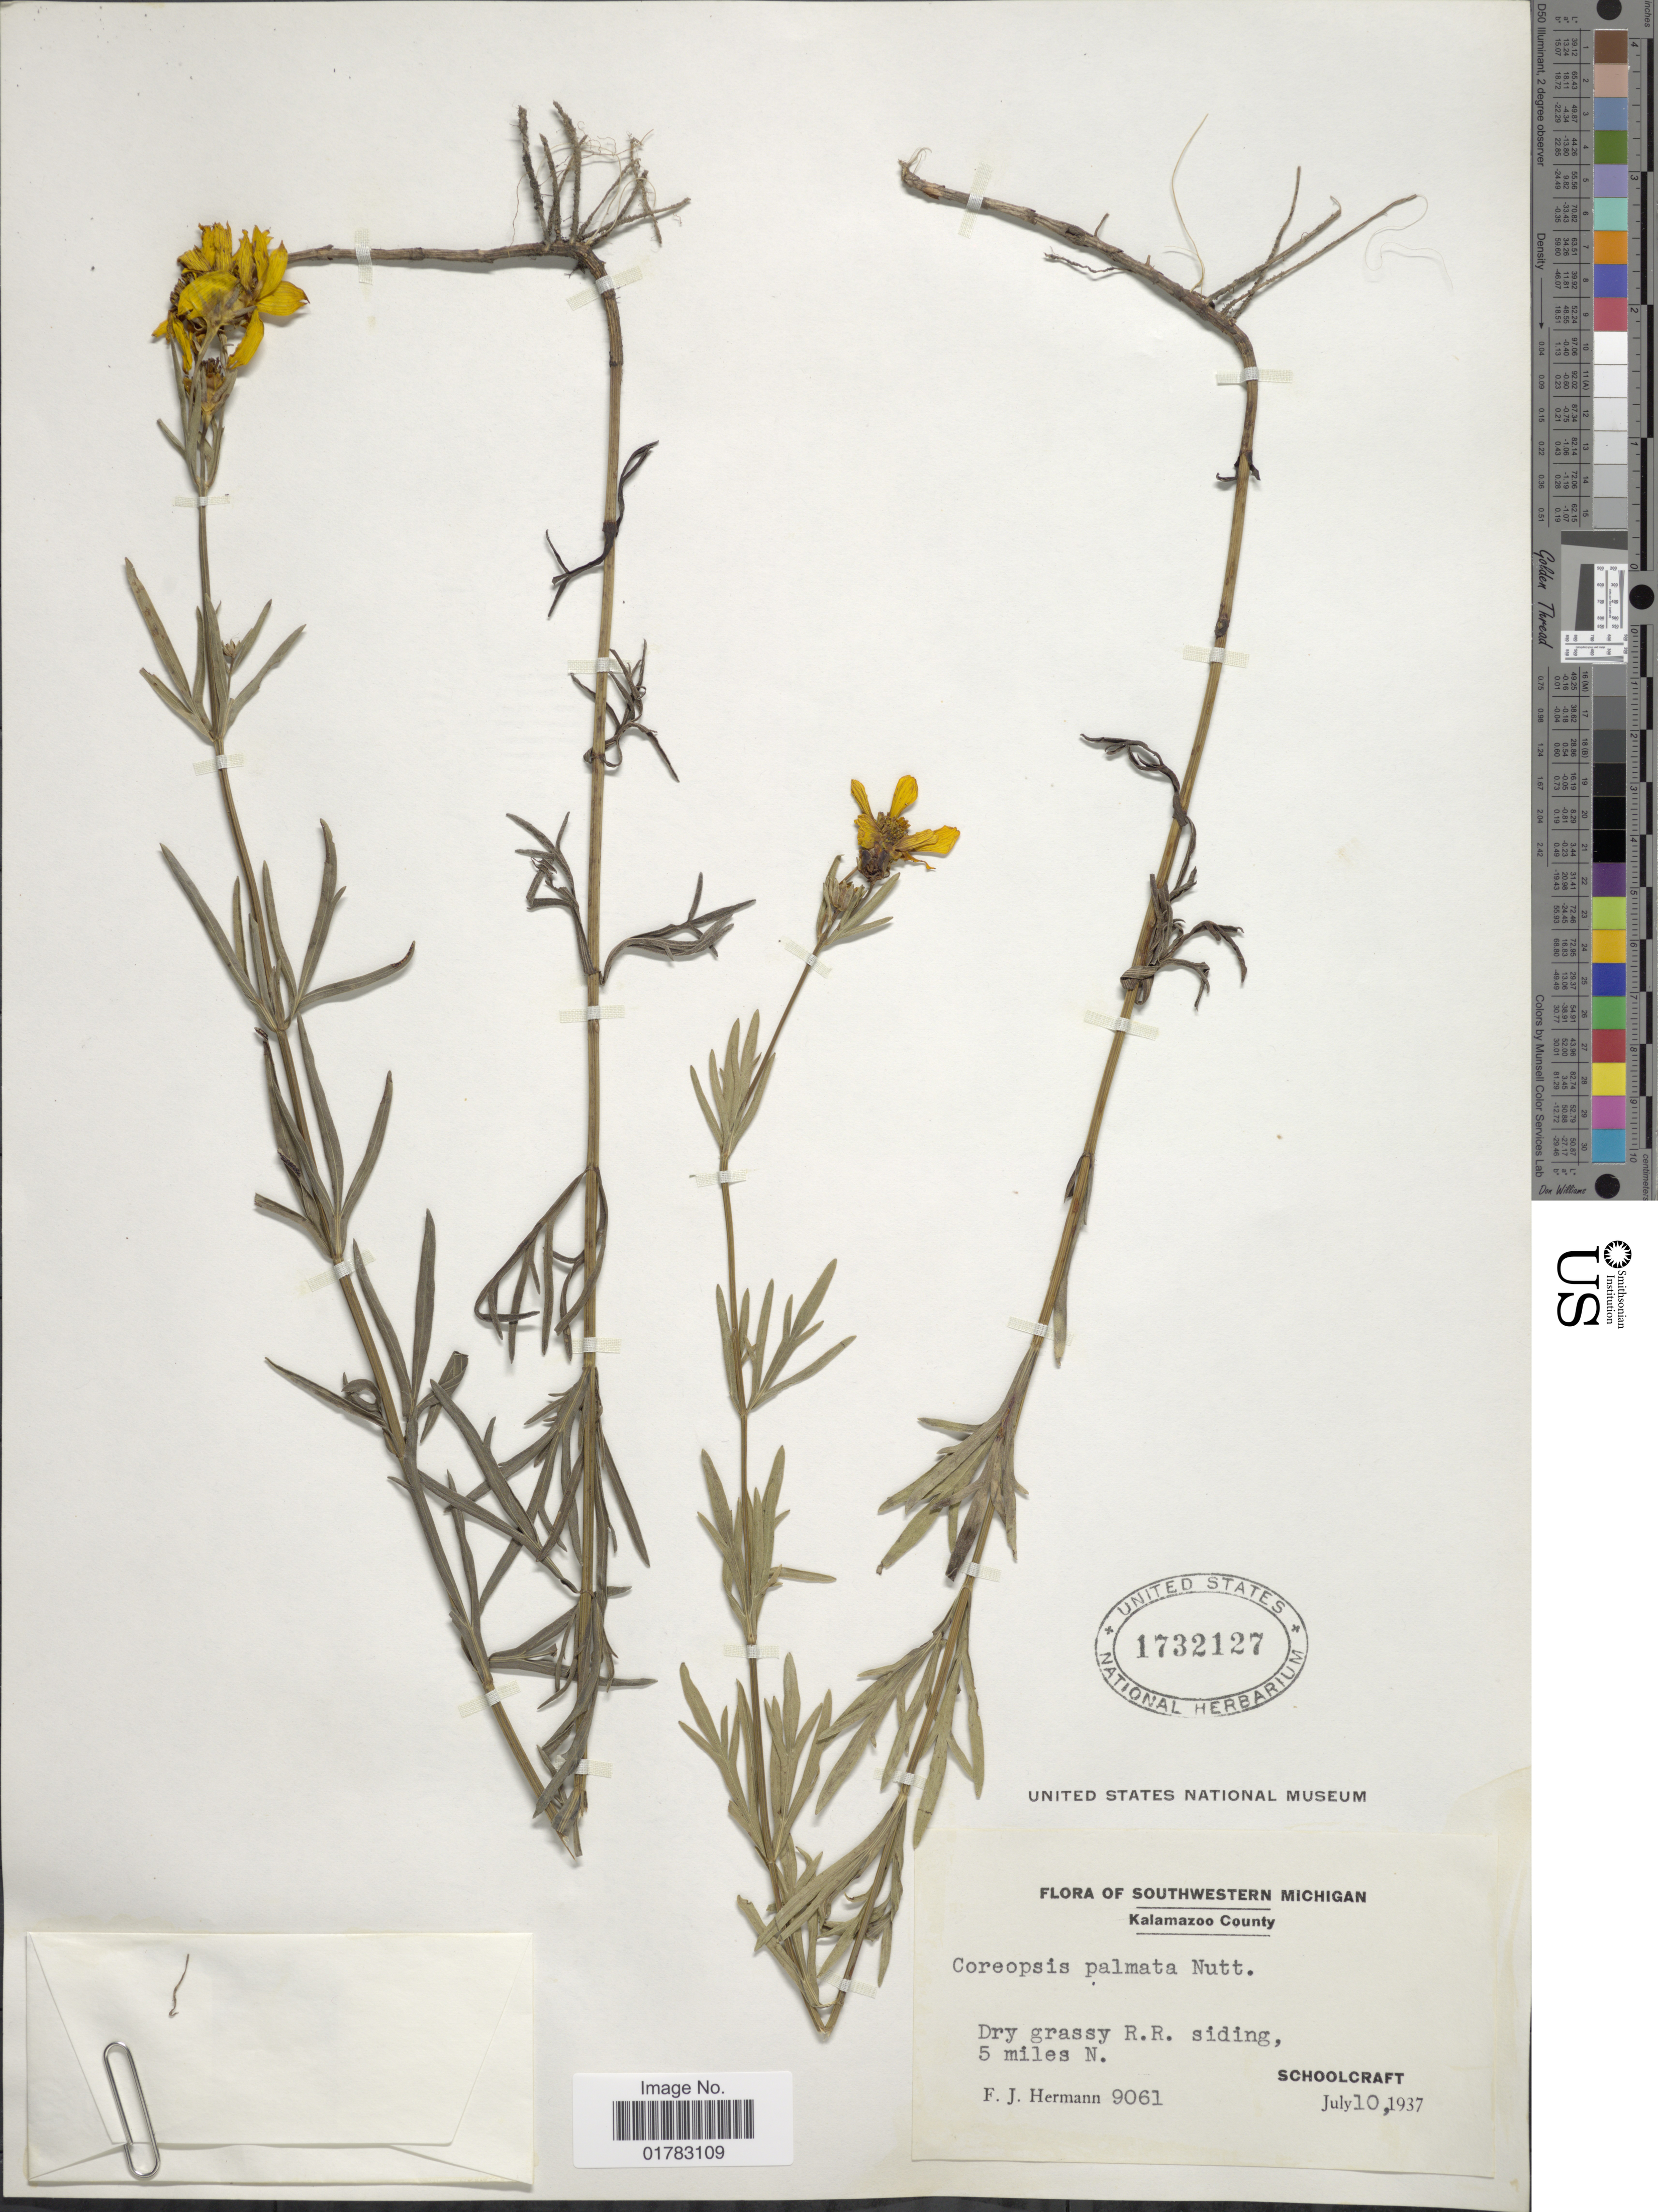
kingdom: Plantae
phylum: Tracheophyta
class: Magnoliopsida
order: Asterales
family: Asteraceae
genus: Coreopsis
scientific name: Coreopsis palmata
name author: Nutt.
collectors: F. J. Hermann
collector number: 9061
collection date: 1937-07-10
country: United States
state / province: Michigan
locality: Kalamazoo County, dry grassy R.R. siding, 5 miles N., Schoolcraft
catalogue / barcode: US 1732127